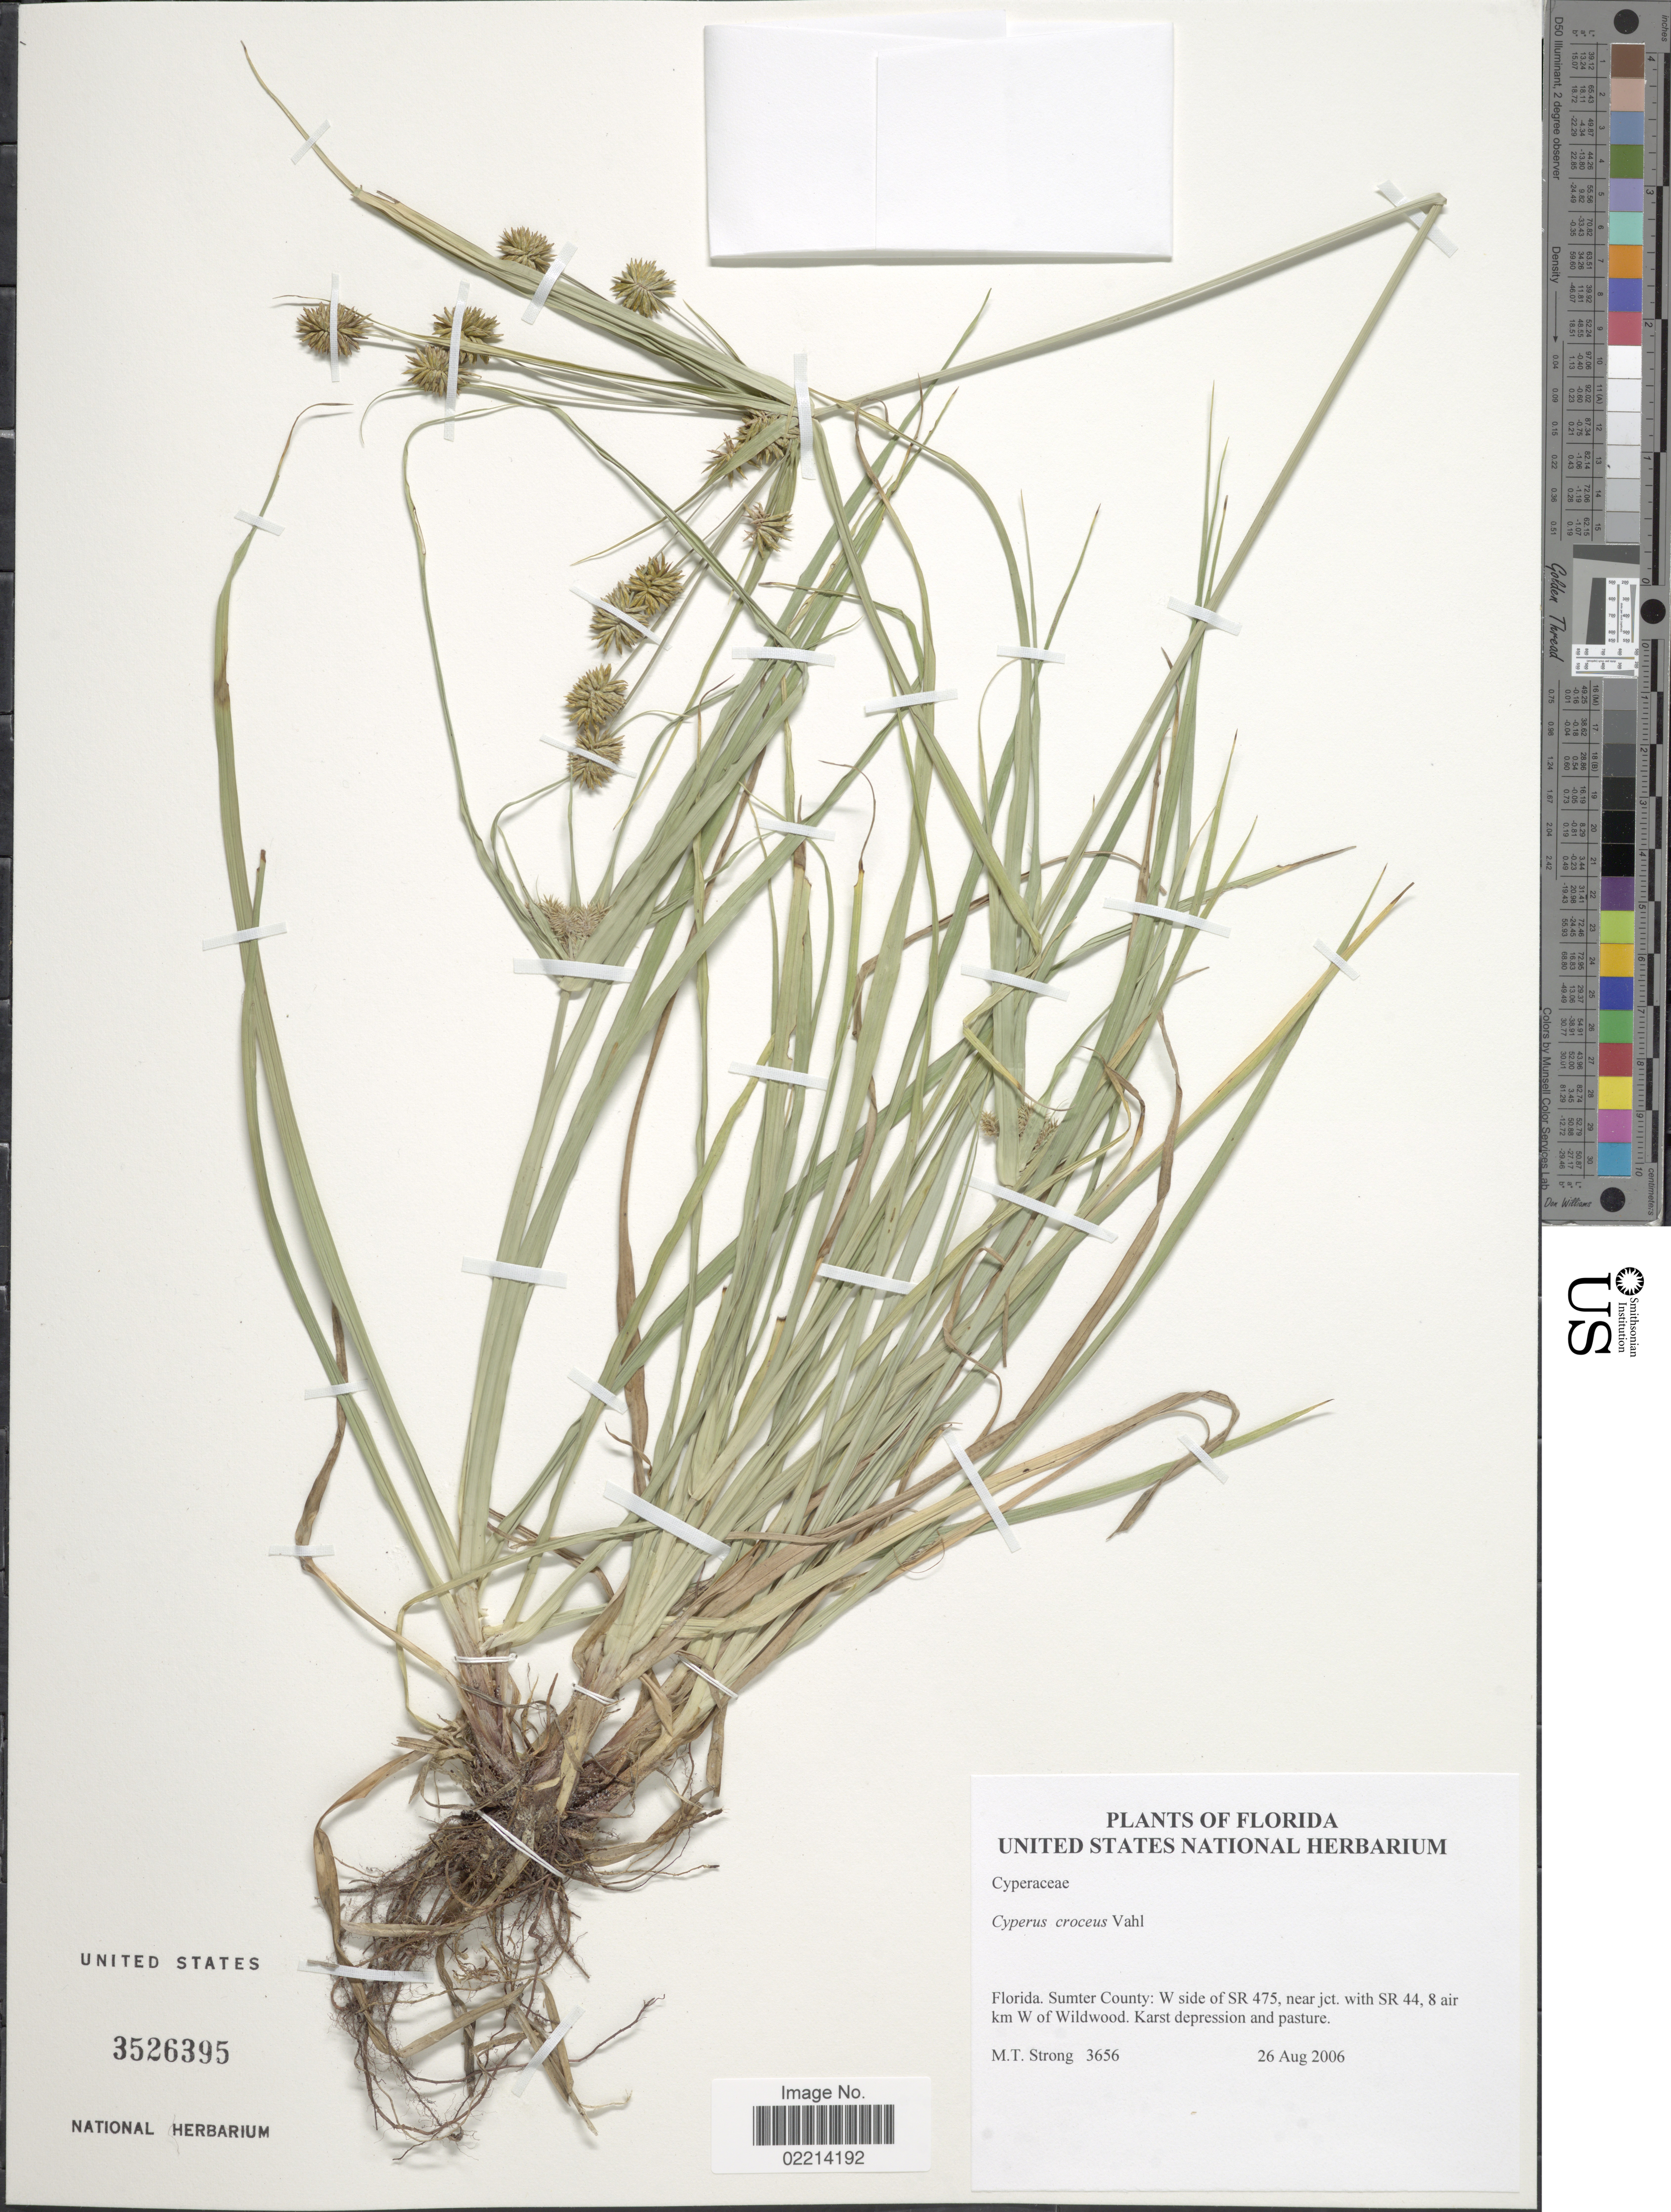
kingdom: Plantae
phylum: Tracheophyta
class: Liliopsida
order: Poales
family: Cyperaceae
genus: Cyperus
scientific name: Cyperus croceus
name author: Vahl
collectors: M. T. Strong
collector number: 3656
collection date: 2006-08-26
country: United States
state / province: Florida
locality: Sumter County: W side of Sr 475, near jct. with SR 44, 8 air km W of Wildwood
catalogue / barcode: US 3526395